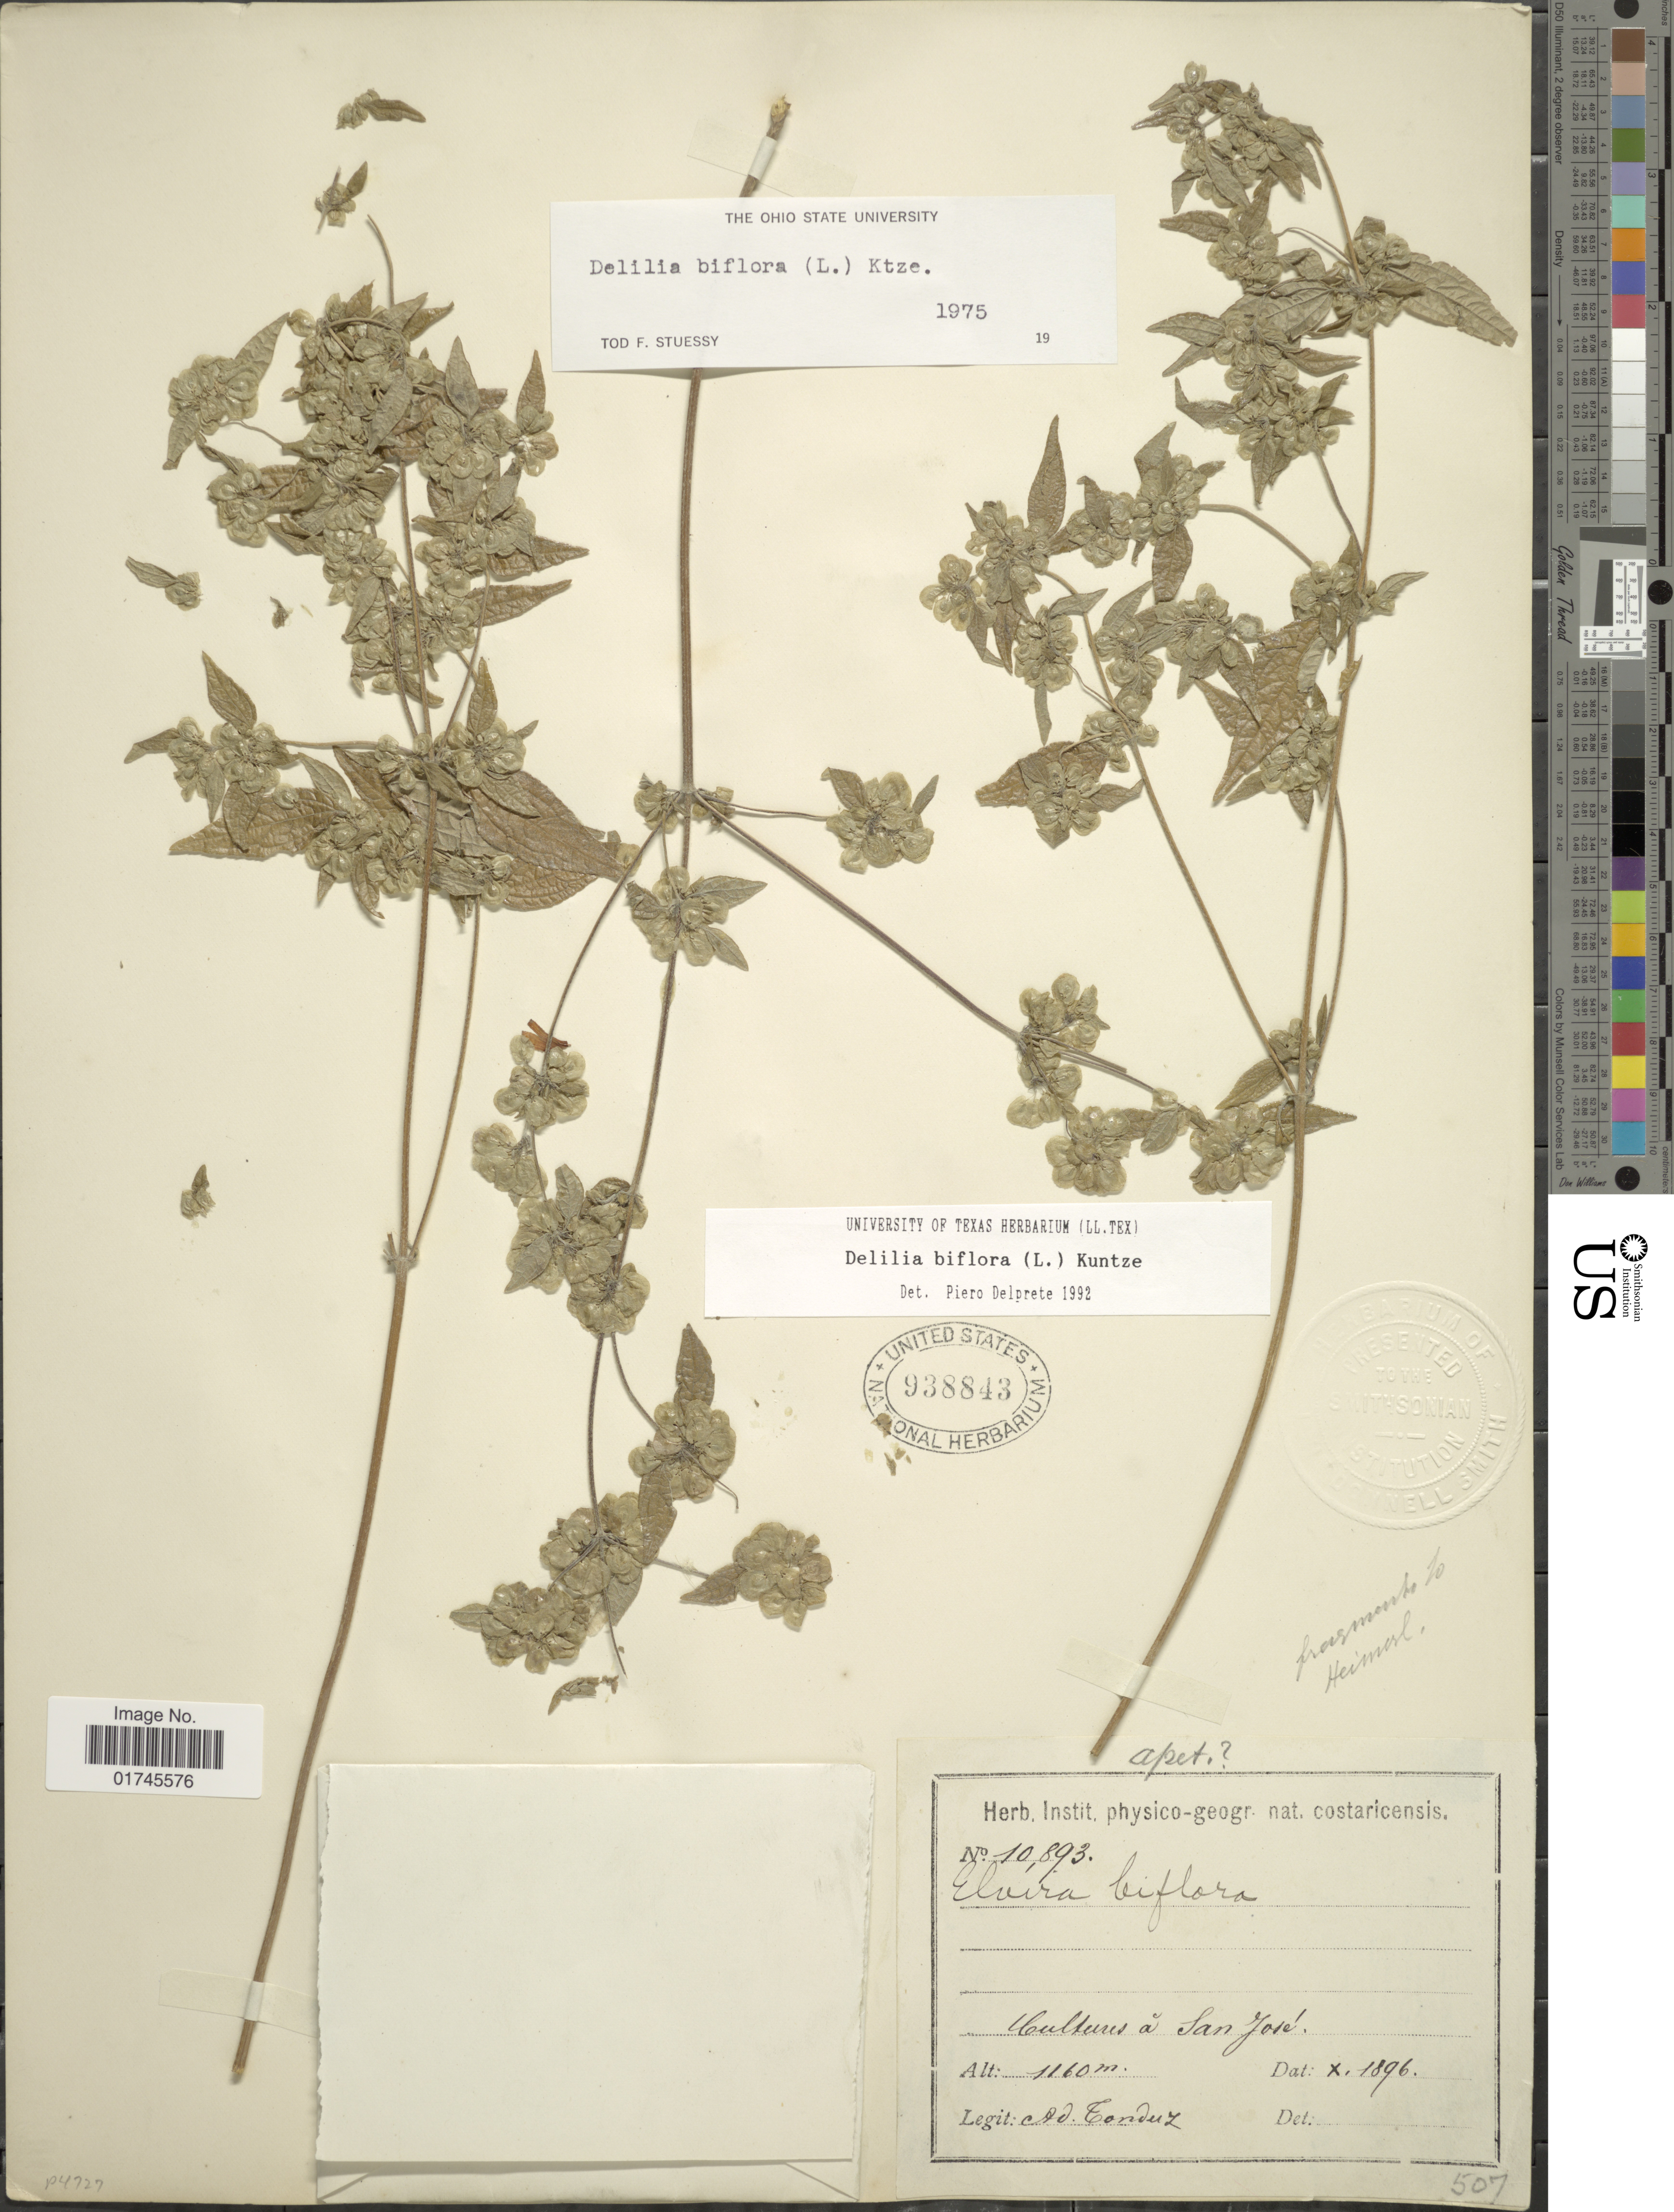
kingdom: Plantae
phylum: Tracheophyta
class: Magnoliopsida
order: Asterales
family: Asteraceae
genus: Delilia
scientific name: Delilia biflora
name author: (L.) Kuntze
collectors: A. Tonduz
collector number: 10893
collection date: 1896-10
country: Costa Rica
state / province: San José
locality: Cultens a San José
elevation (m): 1160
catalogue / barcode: US 938843